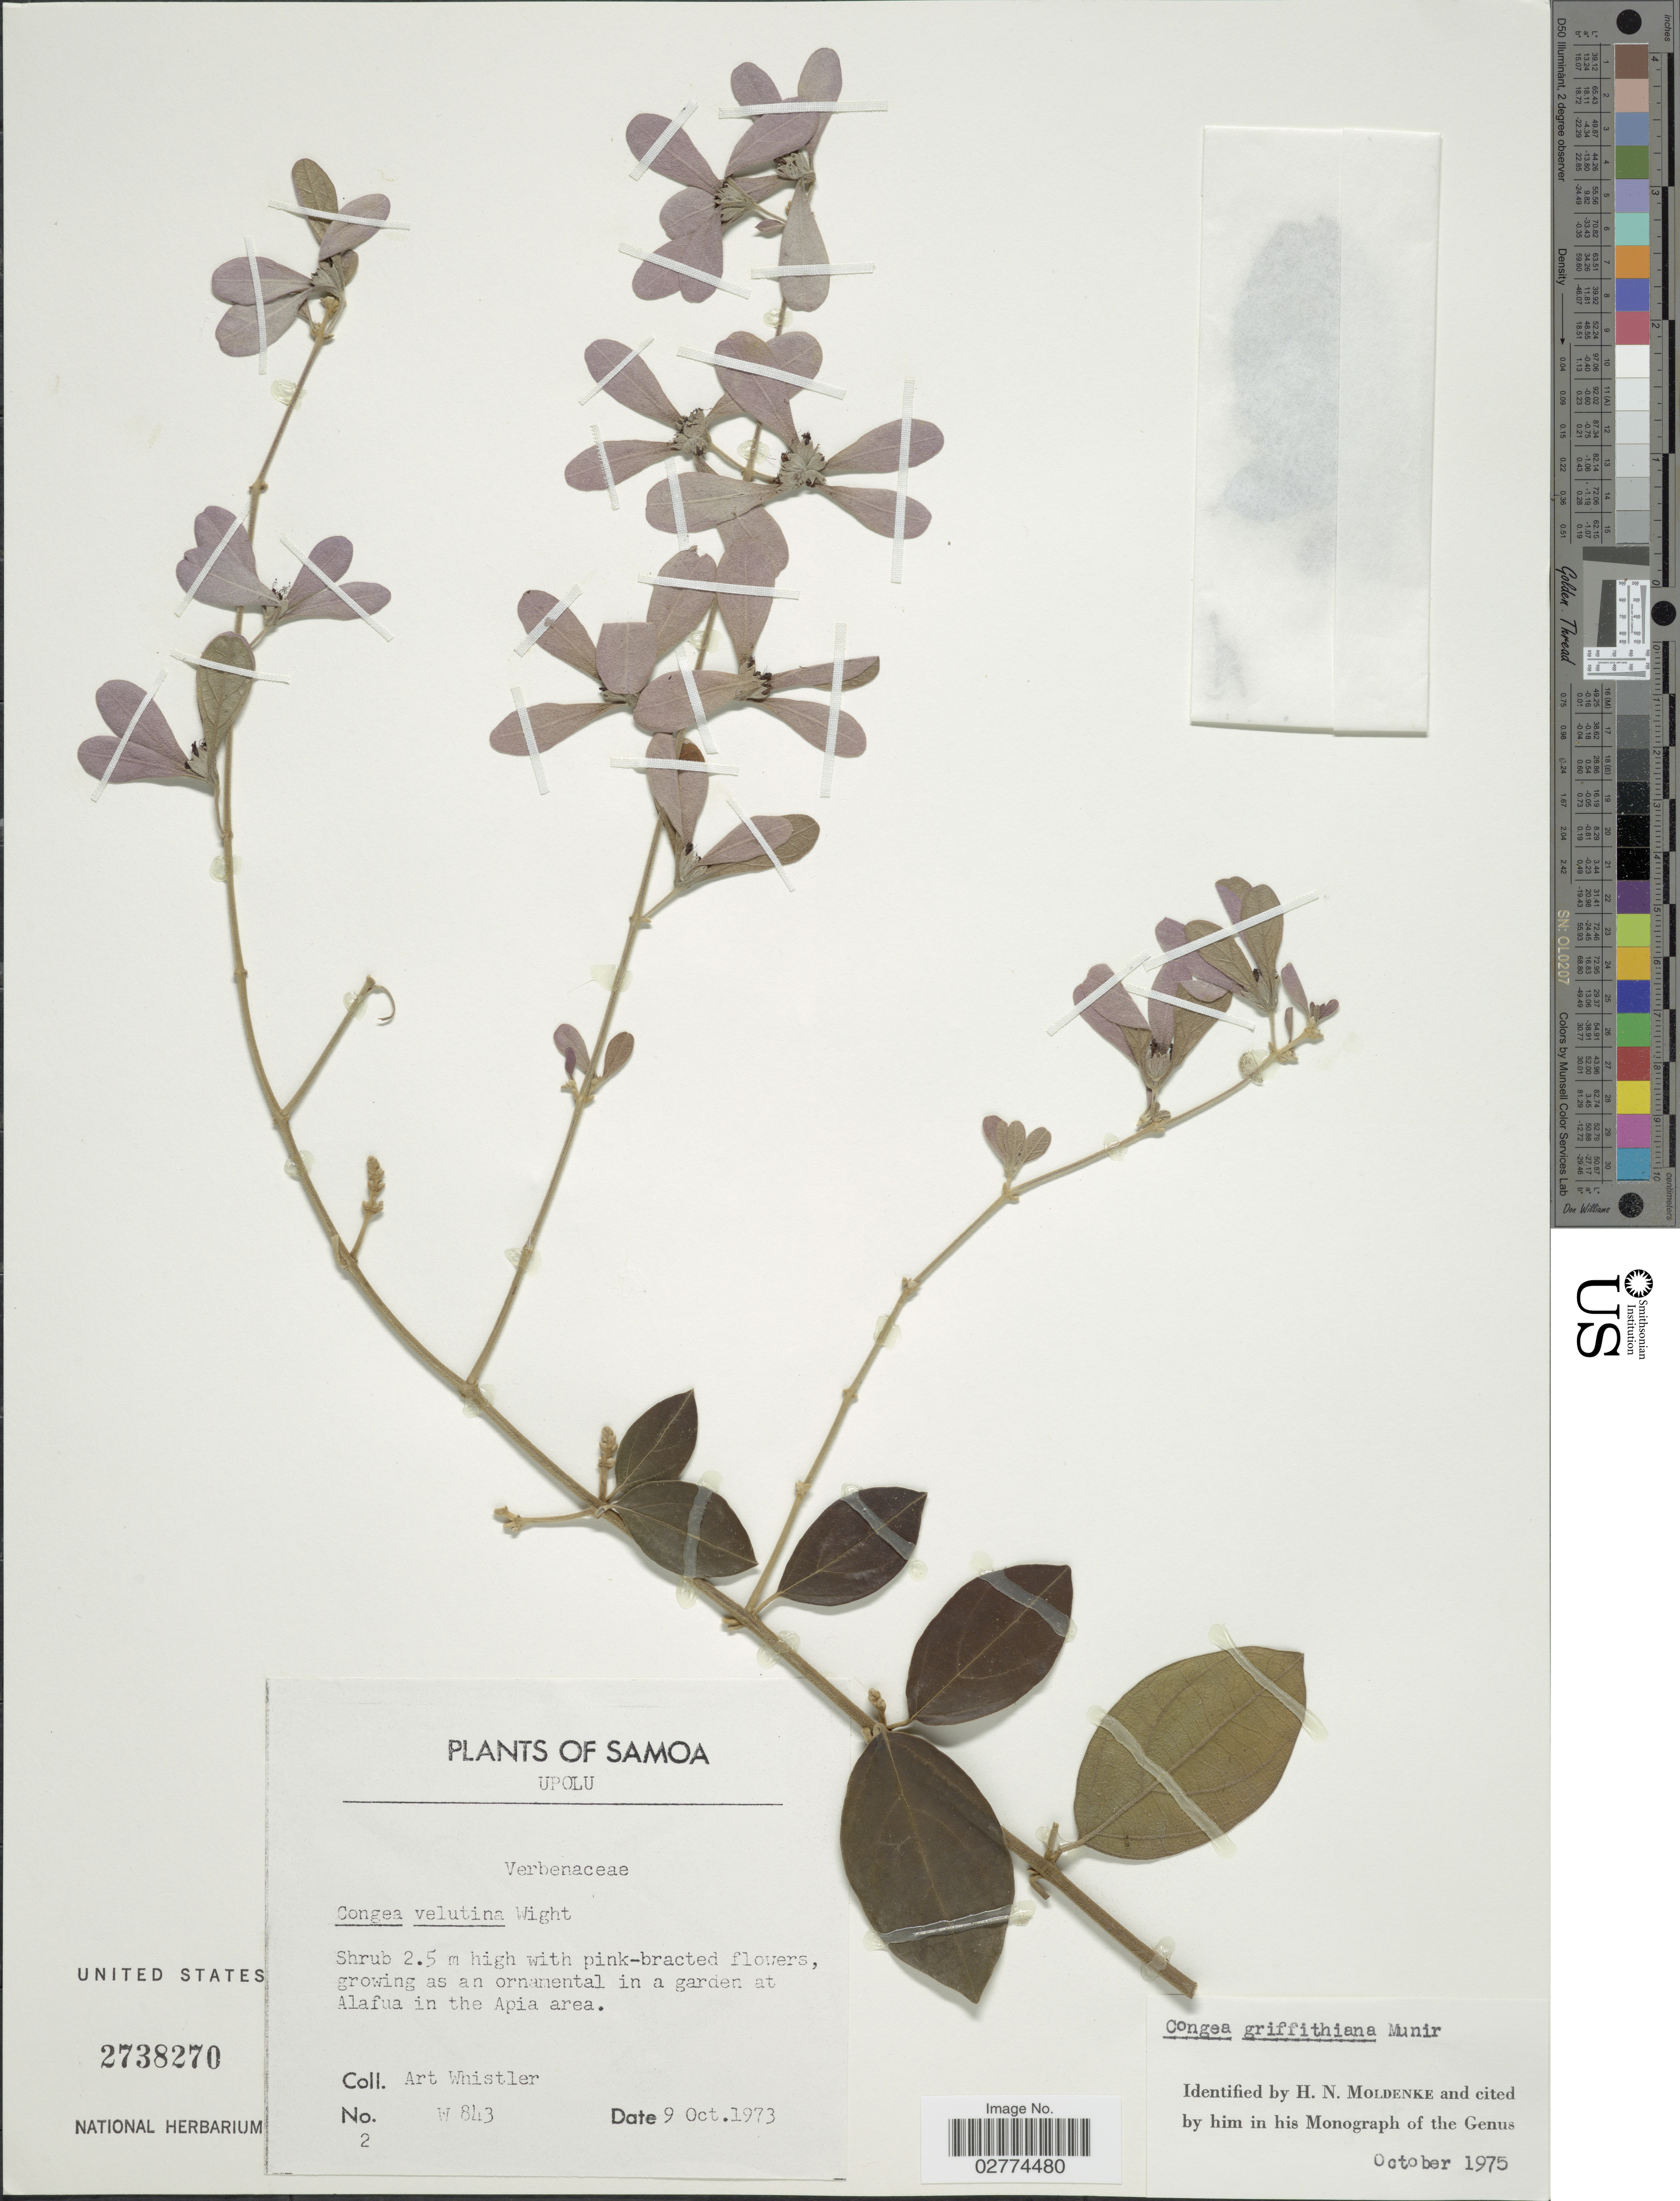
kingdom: Plantae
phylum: Tracheophyta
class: Magnoliopsida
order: Lamiales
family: Lamiaceae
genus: Congea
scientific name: Congea griffithiana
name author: Munir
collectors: A. Whistler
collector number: W843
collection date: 1973-10-09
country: Samoa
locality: Samoa. Upolu. Growing as an ornamental in a garden at Alafua in the Apia area.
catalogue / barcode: US 2738270